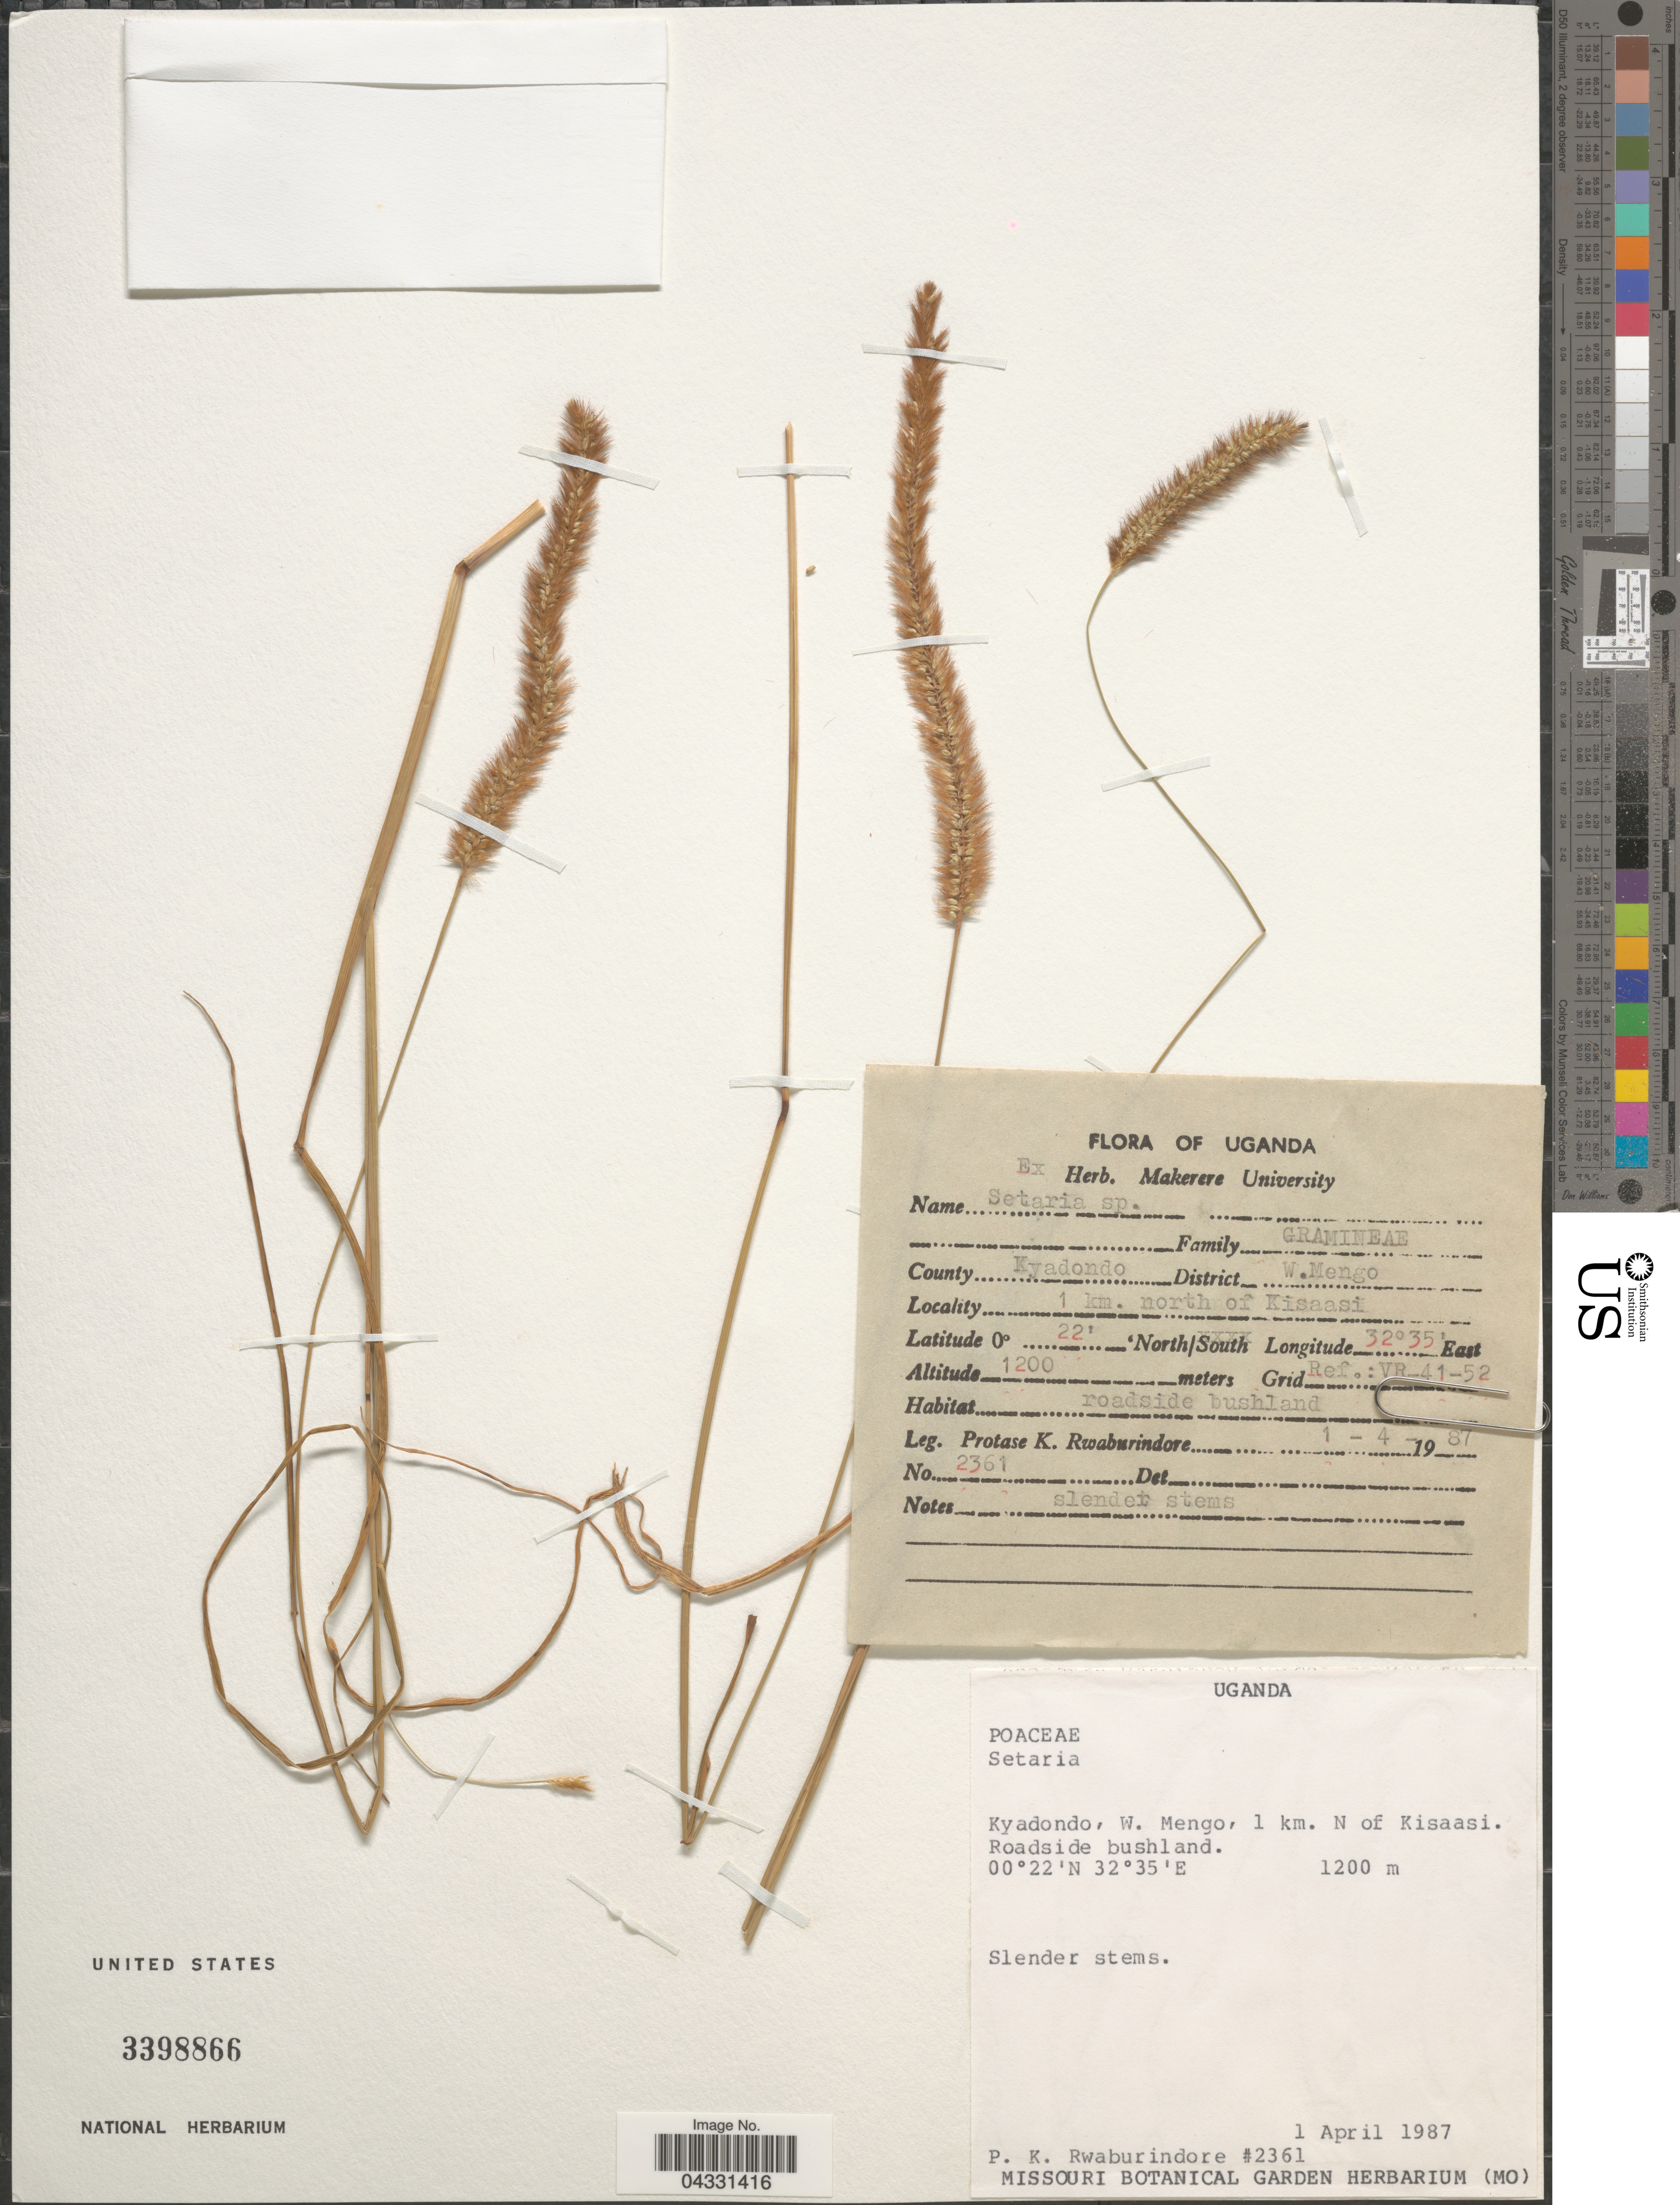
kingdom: Plantae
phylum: Tracheophyta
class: Liliopsida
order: Poales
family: Poaceae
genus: Setaria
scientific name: Setaria kagerensis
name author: Mez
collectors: P. Rwaburindore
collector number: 2361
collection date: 1987-04-01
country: Uganda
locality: County Kyadondo. District W. Mengo. 1 km. N of Kisaasi.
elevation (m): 1200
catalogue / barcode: US 3398866